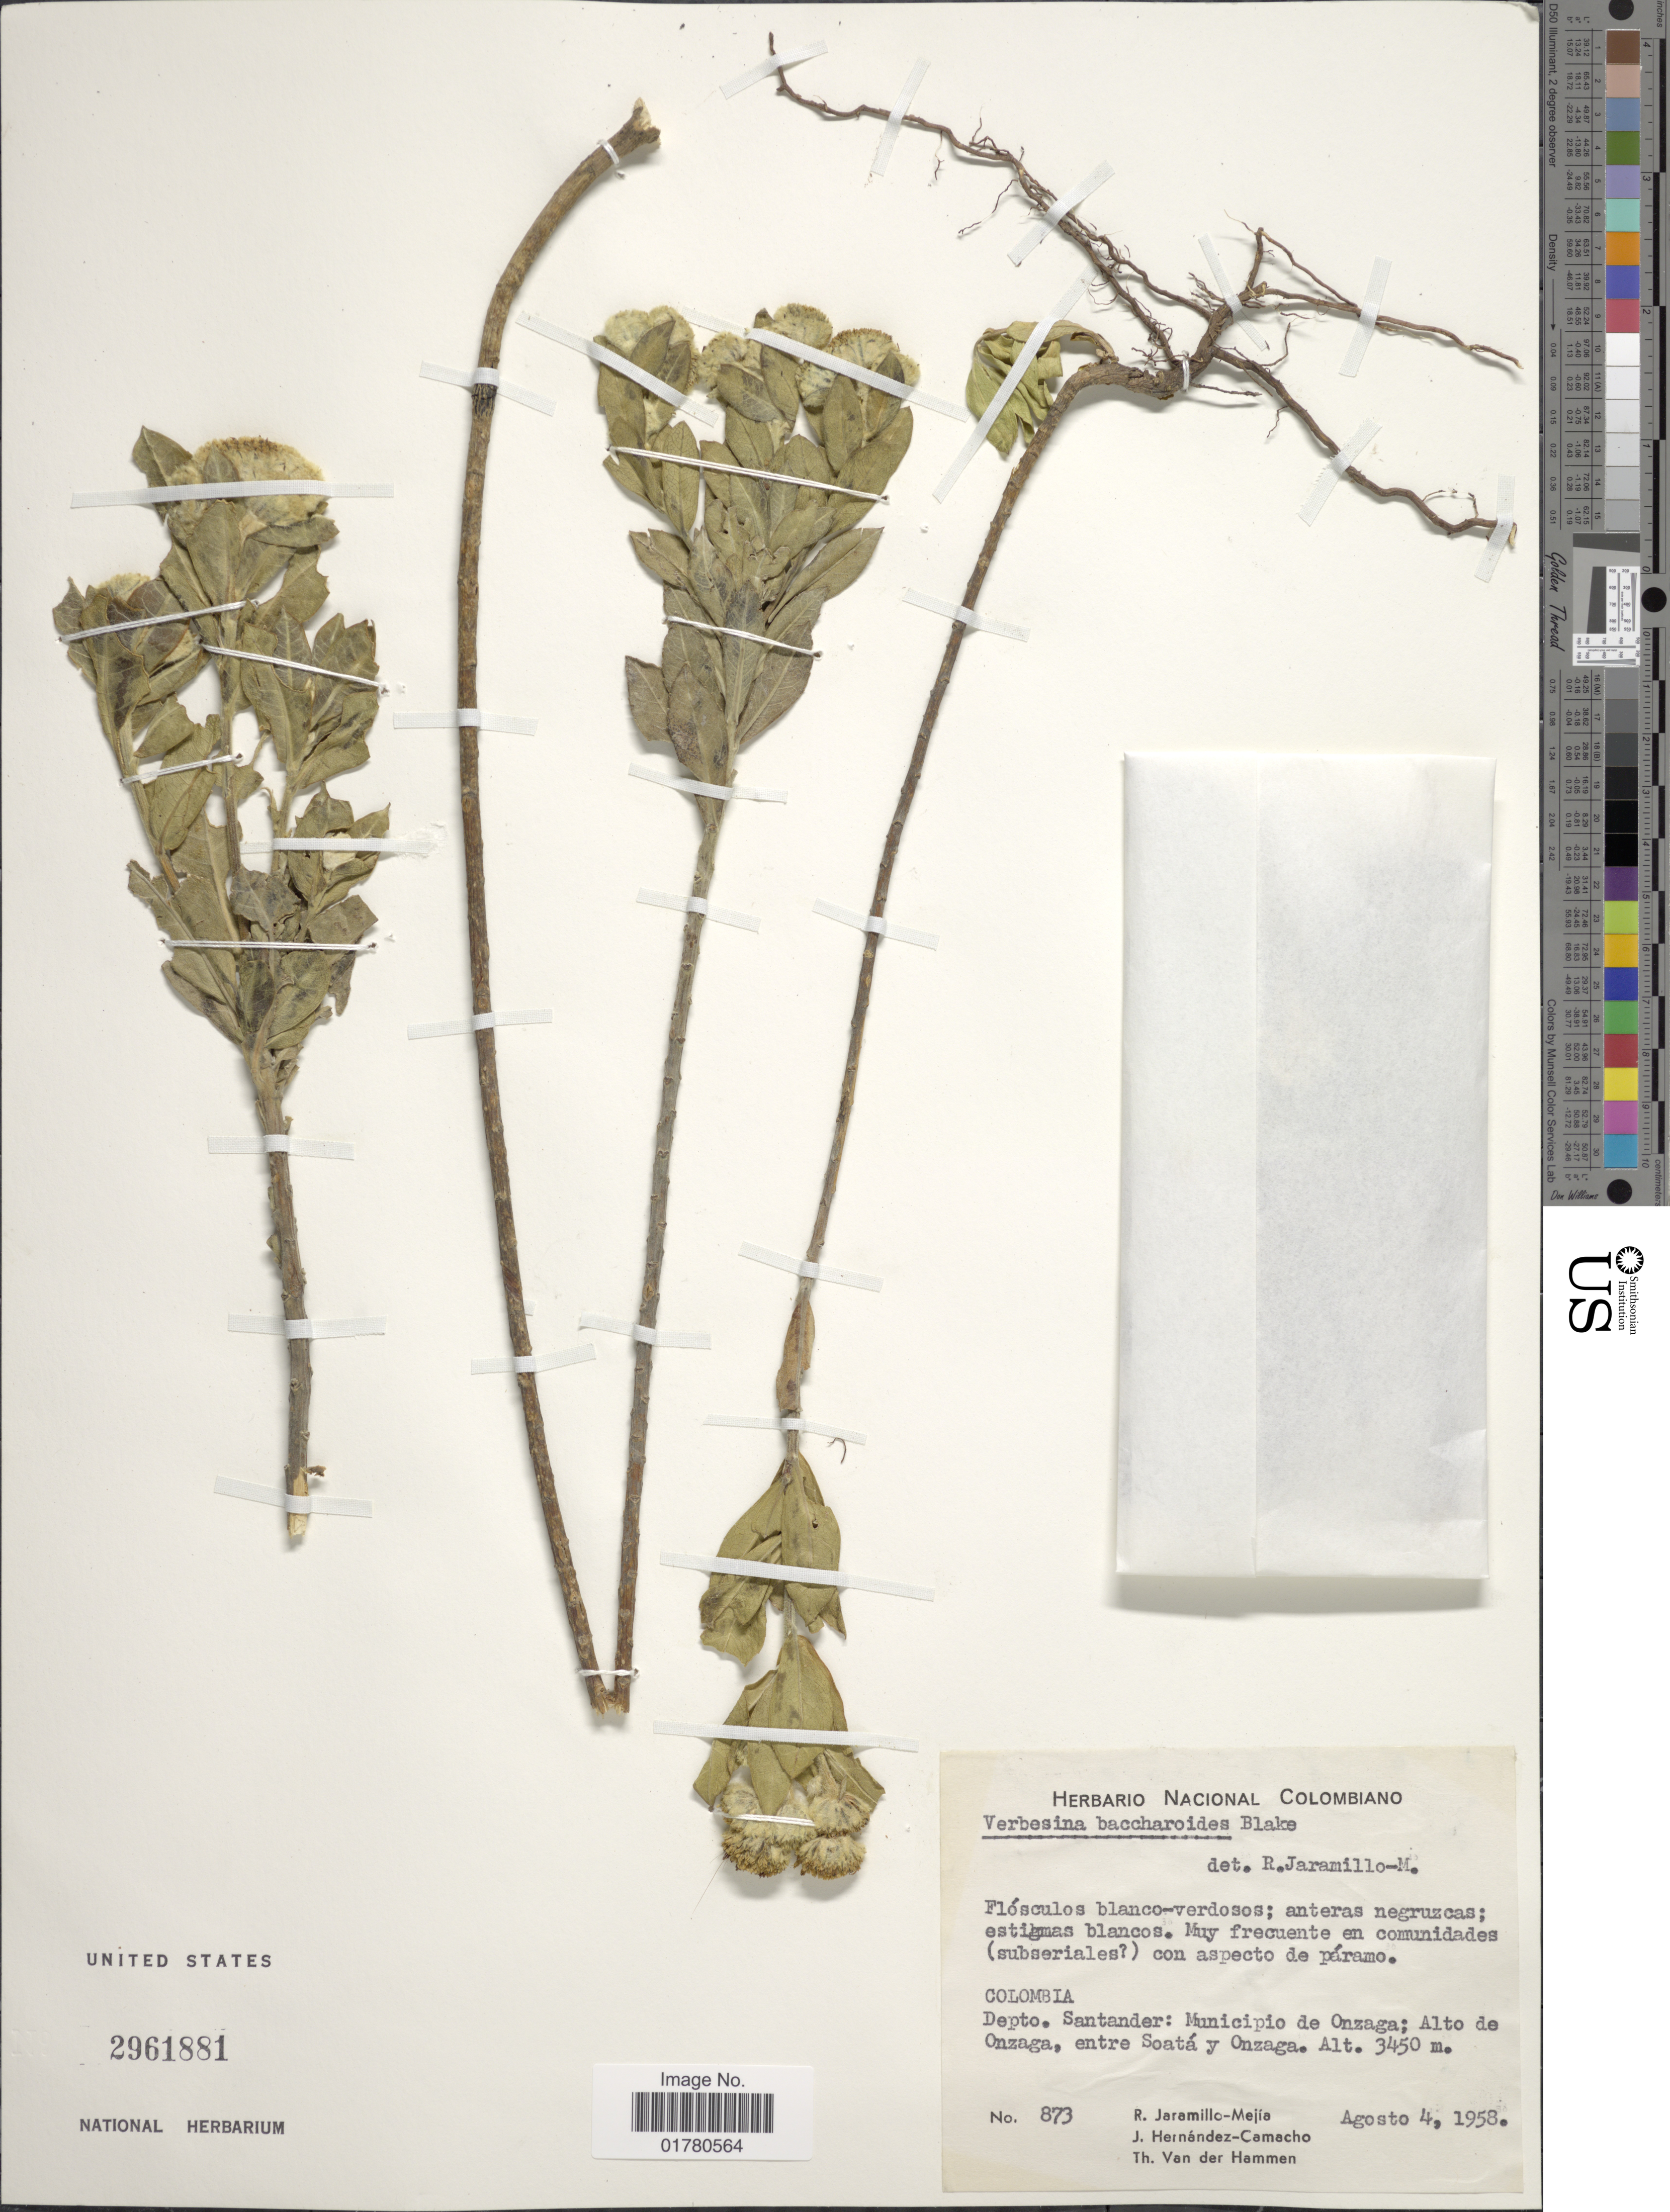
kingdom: Plantae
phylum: Tracheophyta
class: Magnoliopsida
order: Asterales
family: Asteraceae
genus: Verbesina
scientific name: Verbesina baccharides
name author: S.F. Blake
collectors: R. Jaramillo M., J. Hernandez Camacho & T. Hammen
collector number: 873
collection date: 1958-08-04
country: Colombia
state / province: Santander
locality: Depto Santander: Municipio de Onzaga; Alto de Onzaga, entre Soatá y Onzaga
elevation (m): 3450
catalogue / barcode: US 2961881